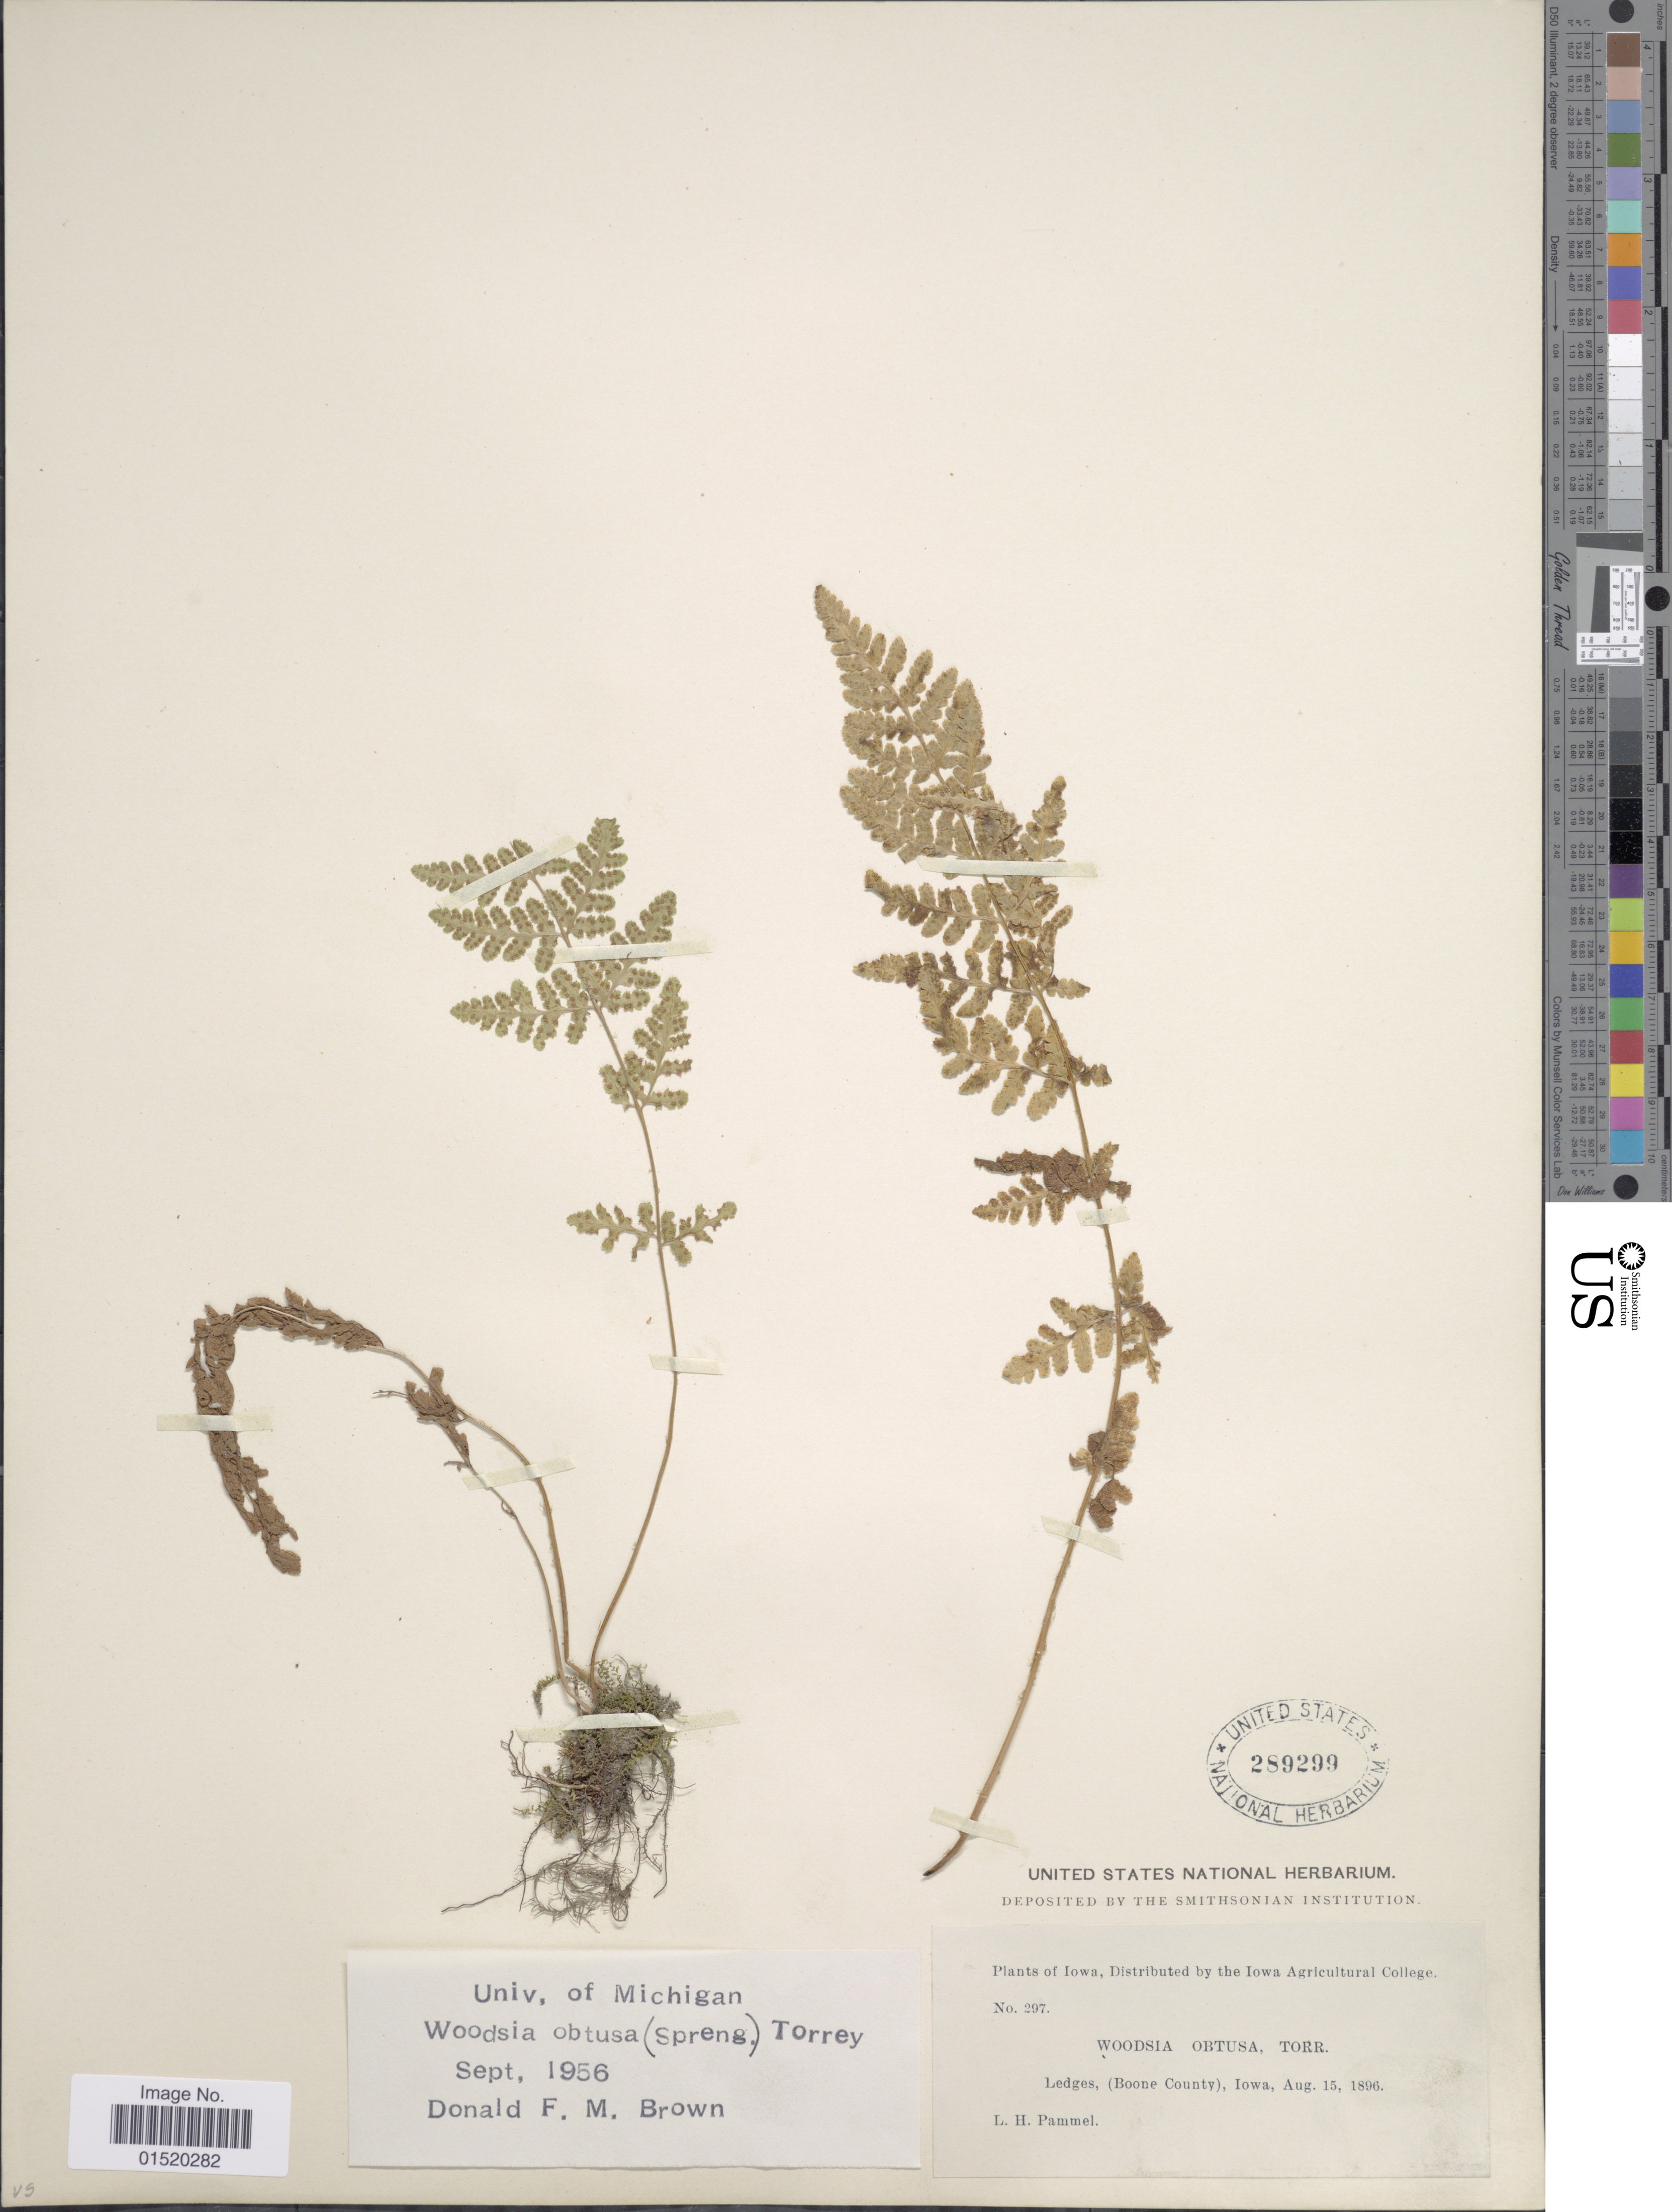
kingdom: Plantae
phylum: Tracheophyta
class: Polypodiopsida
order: Polypodiales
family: Woodsiaceae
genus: Woodsia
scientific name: Woodsia obtusa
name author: (Spreng.) Torr.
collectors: L. Pammel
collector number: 297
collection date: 1896-08-15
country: United States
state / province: Iowa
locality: Ledges, (Boone County)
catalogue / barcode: US 289299